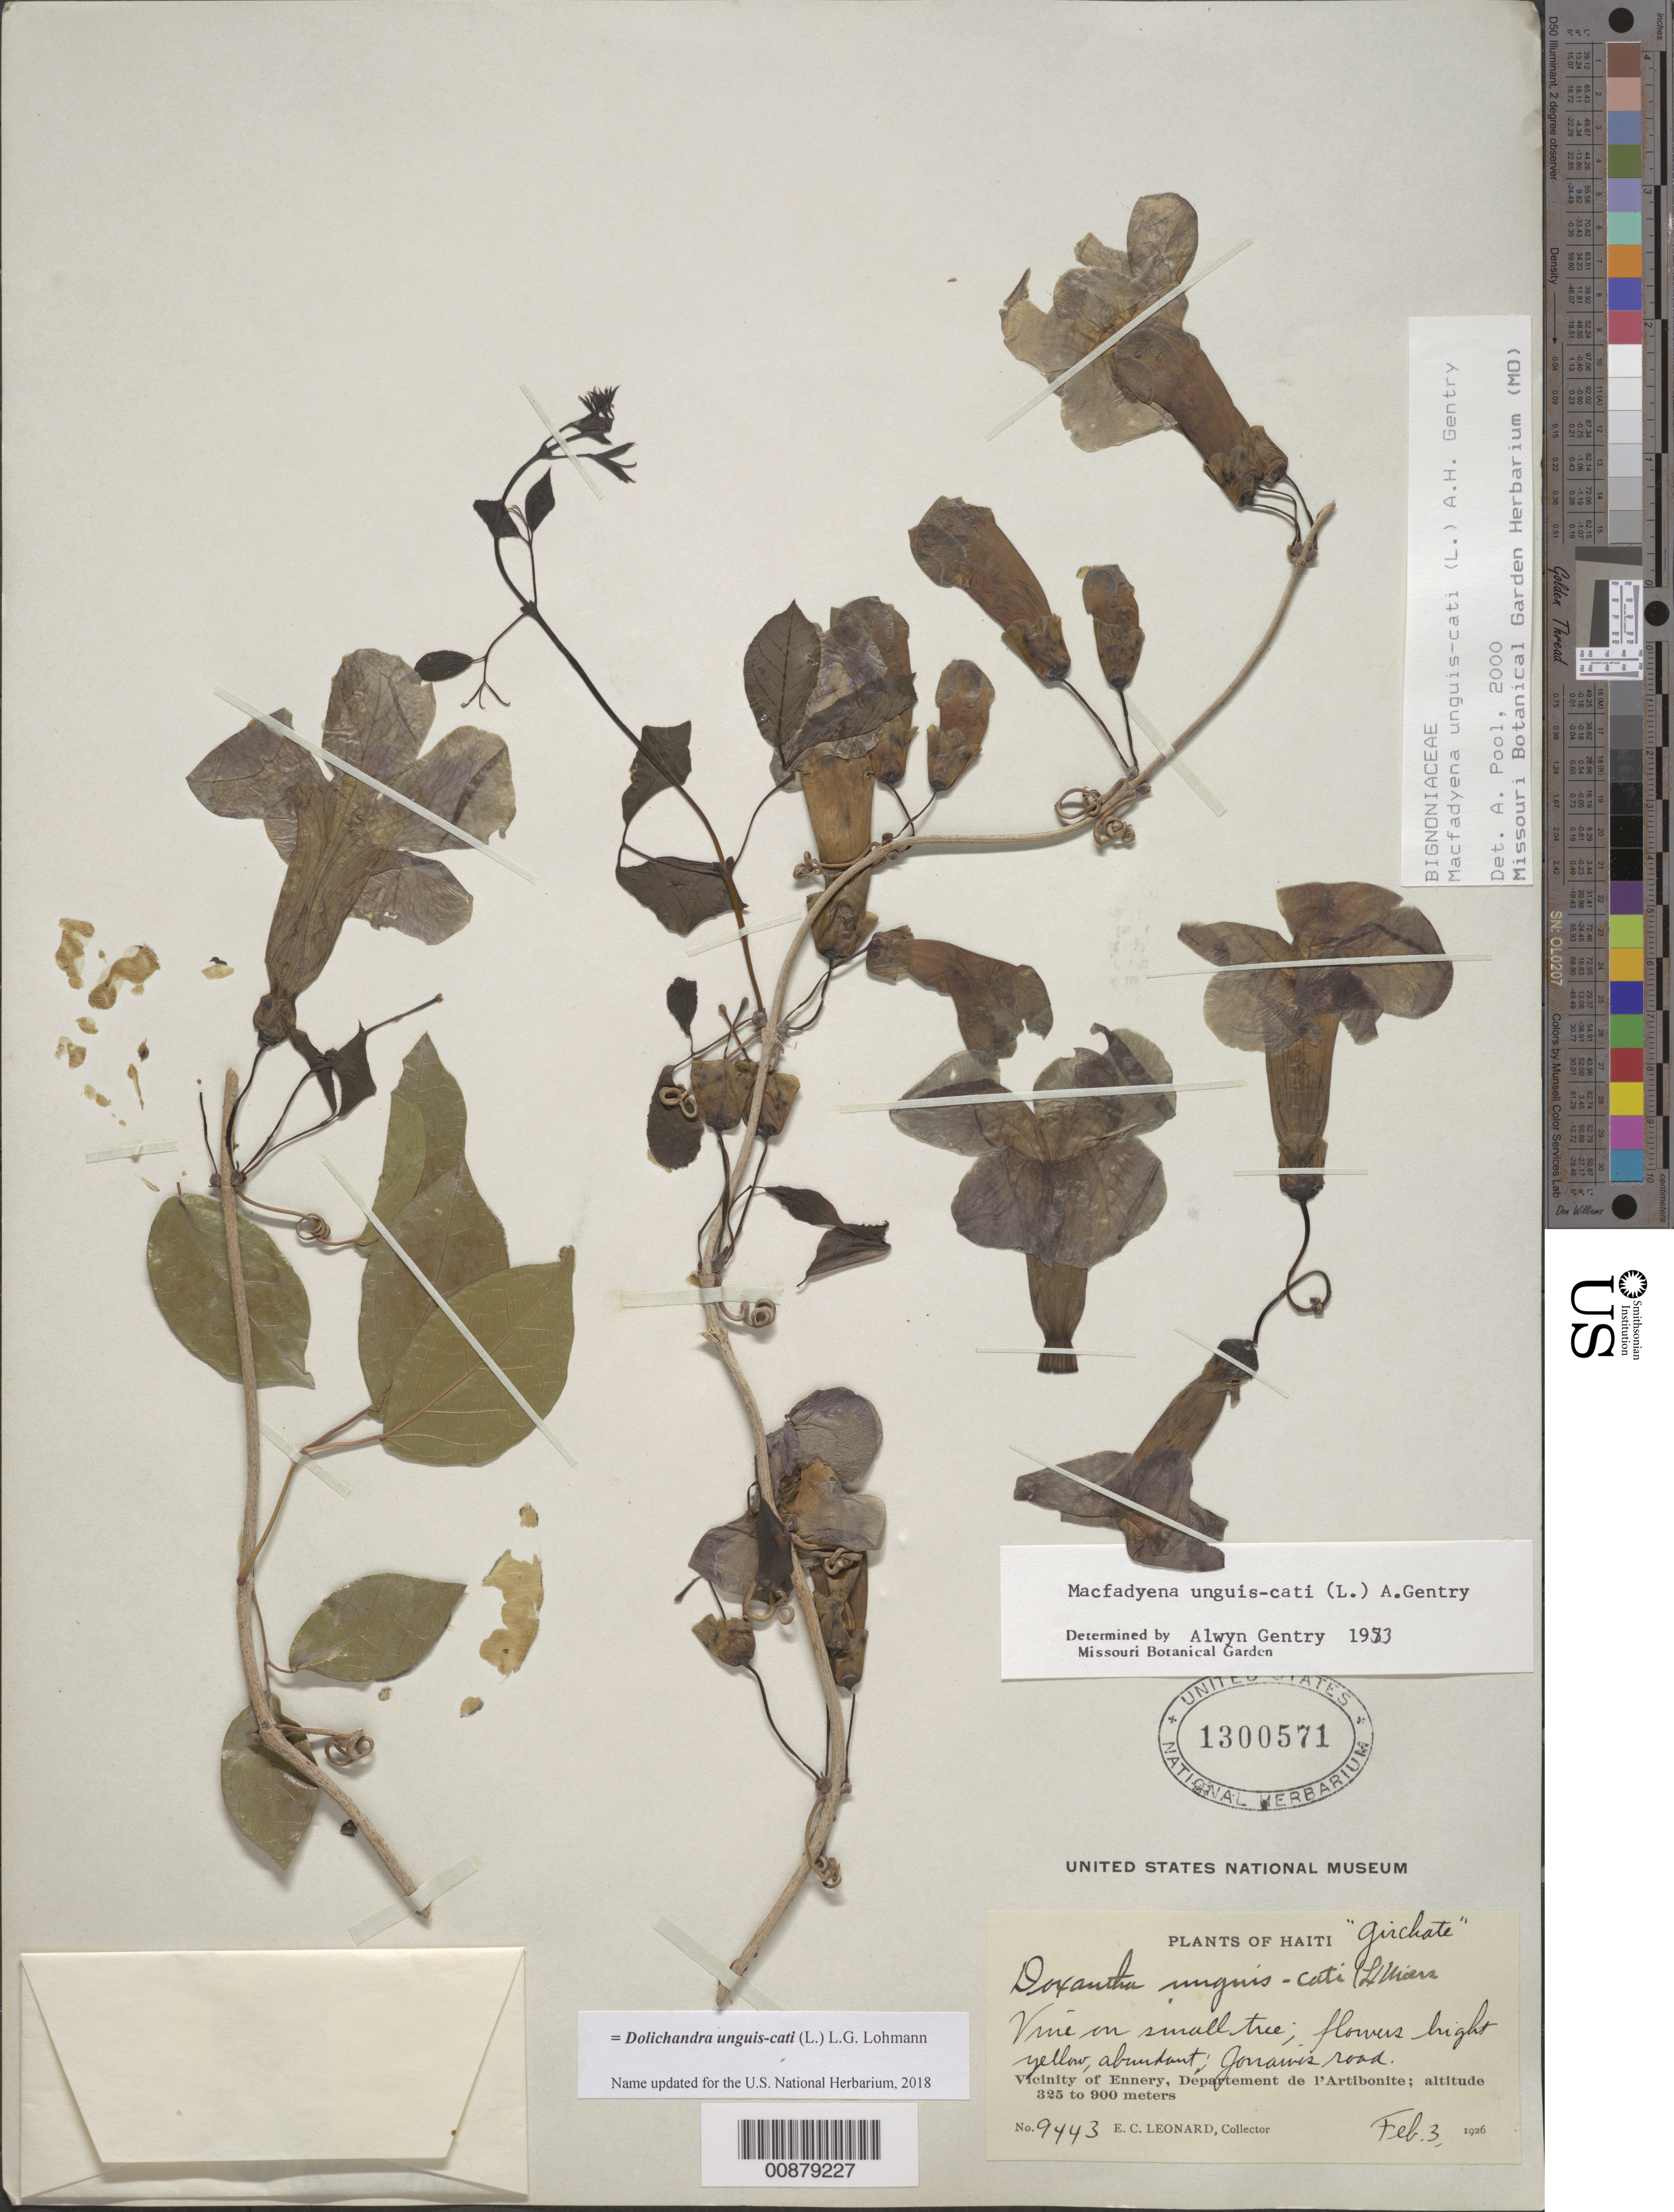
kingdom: Plantae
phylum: Tracheophyta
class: Magnoliopsida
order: Lamiales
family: Bignoniaceae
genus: Dolichandra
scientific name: Dolichandra unguis-cati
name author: (L.) L.G. Lohmann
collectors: E. C. Leonard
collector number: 9443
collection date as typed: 03 Feb 1926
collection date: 1926-02-03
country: Haiti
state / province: Artibonite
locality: Vicinity of Ennery, Gonaives road.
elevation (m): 325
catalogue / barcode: US 1300571